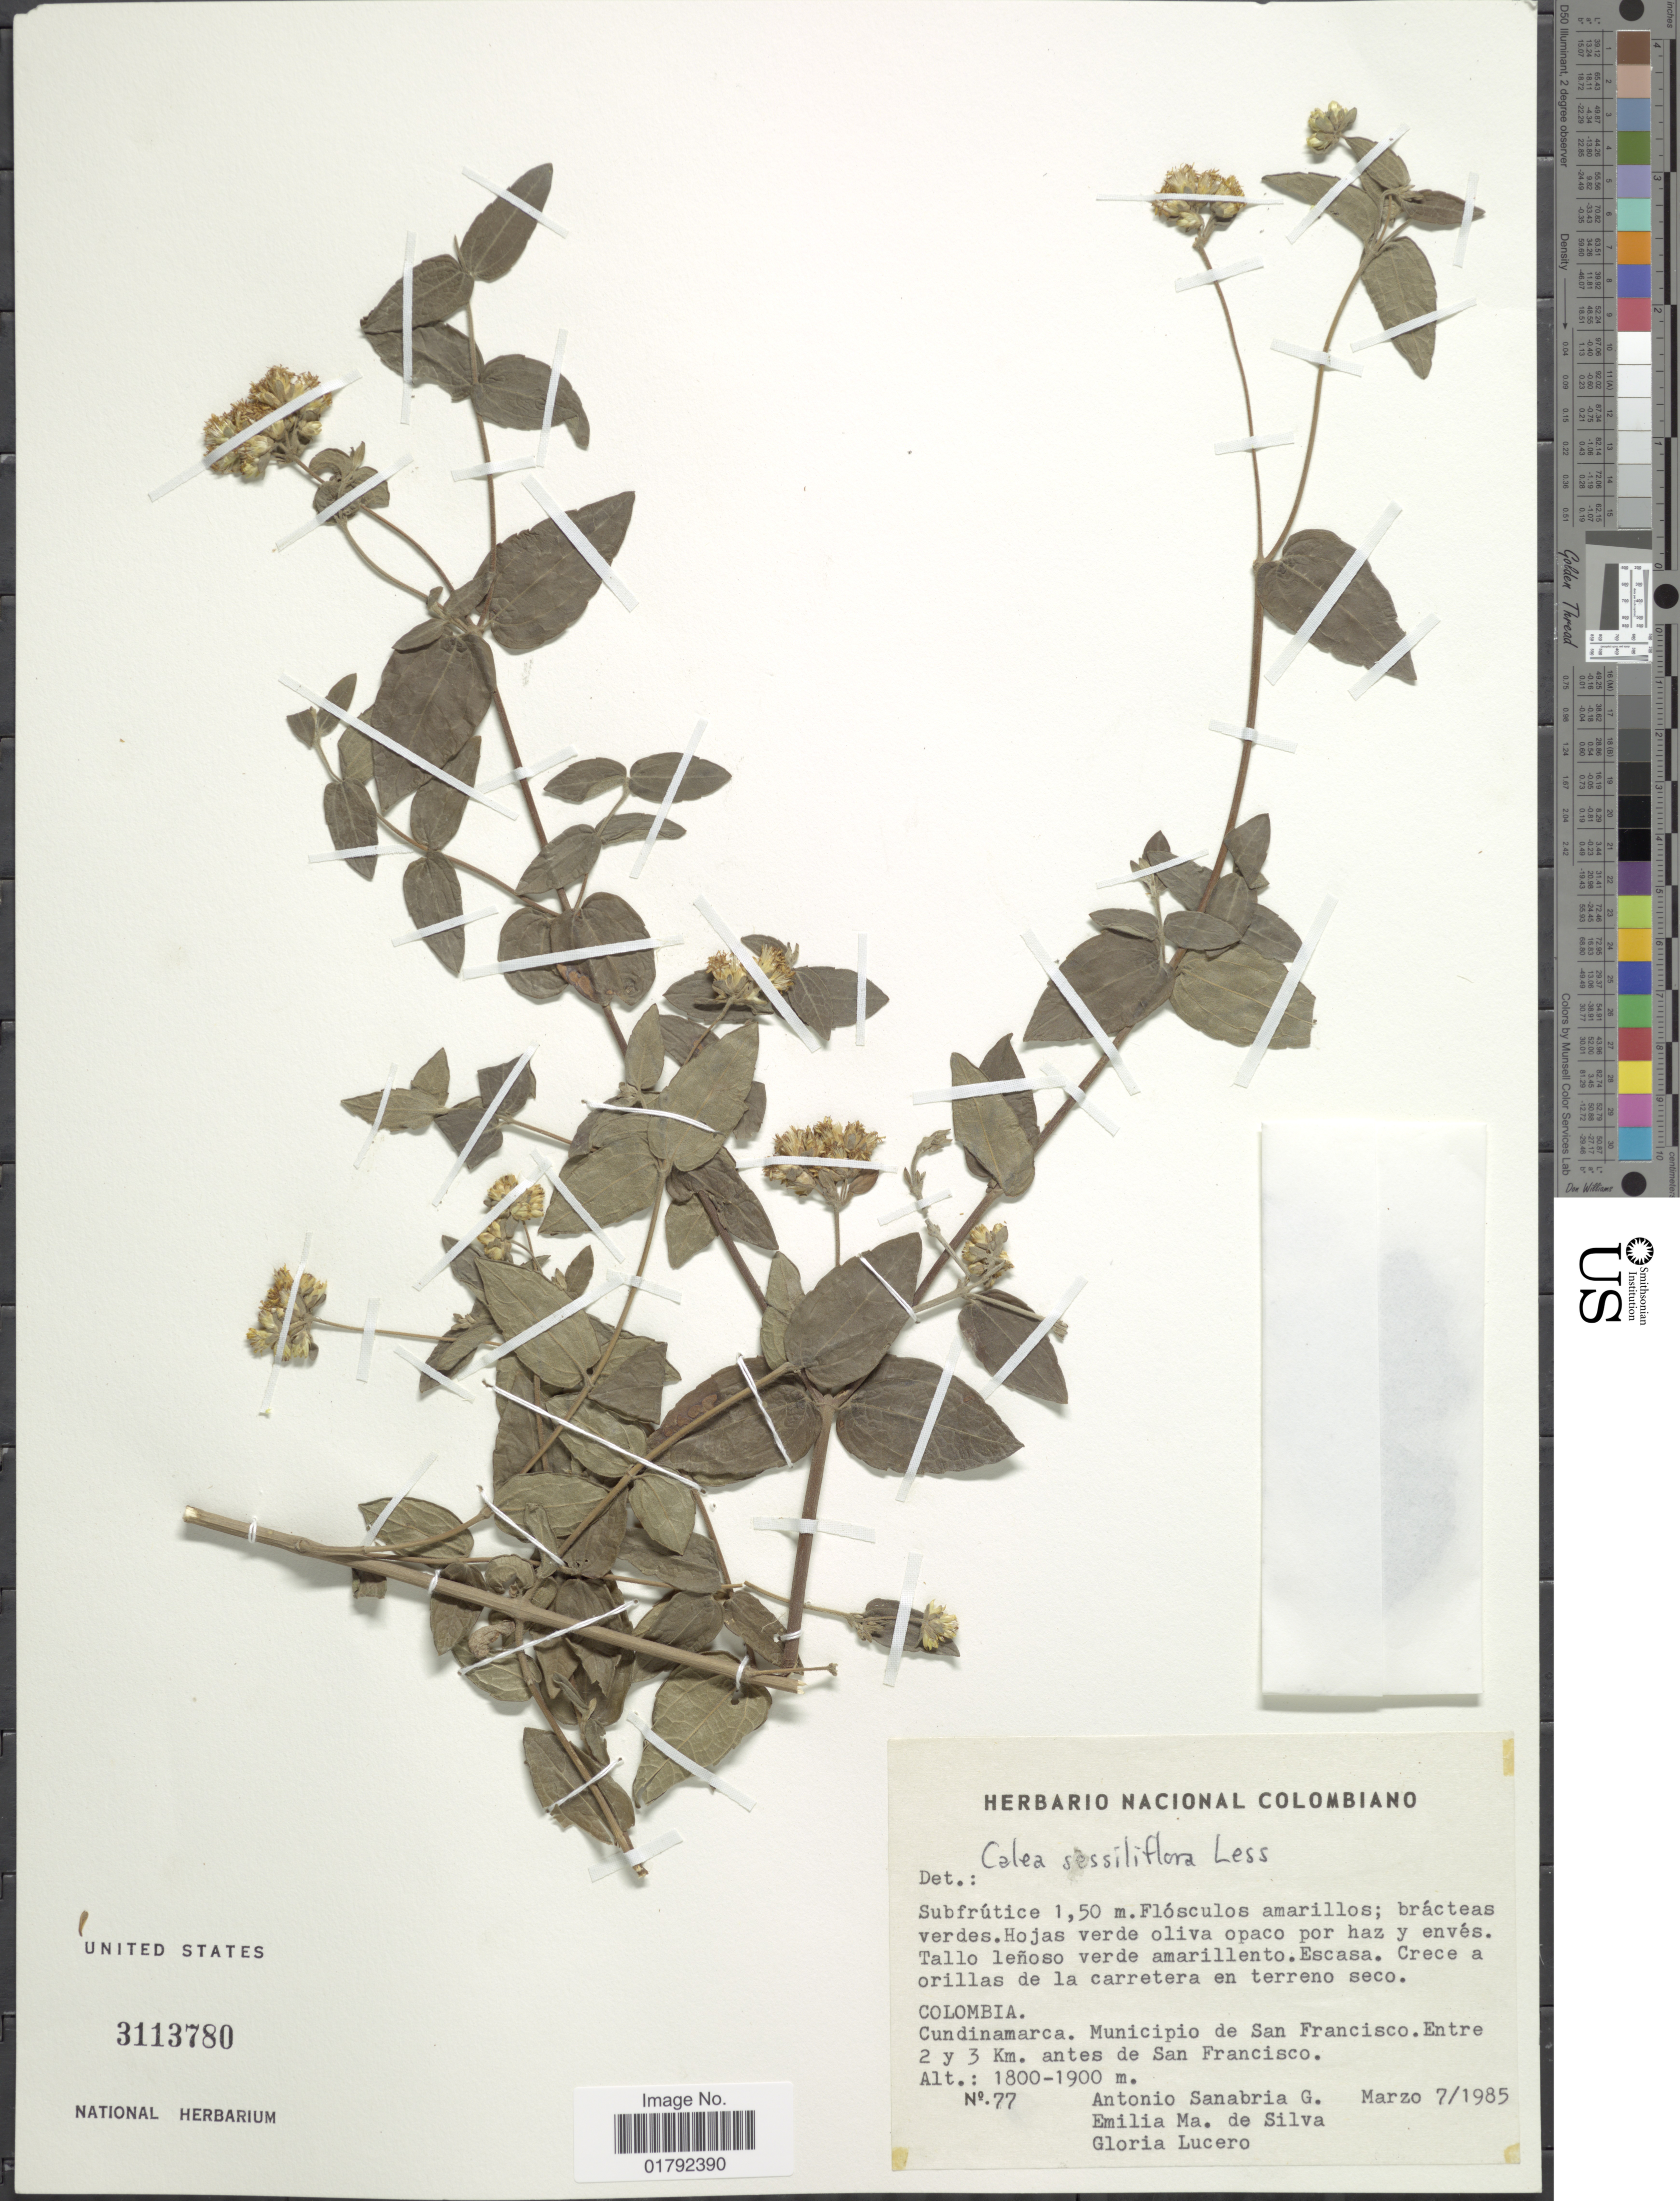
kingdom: Plantae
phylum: Tracheophyta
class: Magnoliopsida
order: Asterales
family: Asteraceae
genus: Calea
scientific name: Calea sessiliflora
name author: Less.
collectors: A. Sanabria G., E. Ma. De Silva & G. Lucero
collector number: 77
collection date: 1985-03-07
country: Colombia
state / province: Cundinamarca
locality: Municipio de San Francisco, entre 2 y 3 Km. antes de San Francisco.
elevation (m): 1800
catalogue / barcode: US 3113780